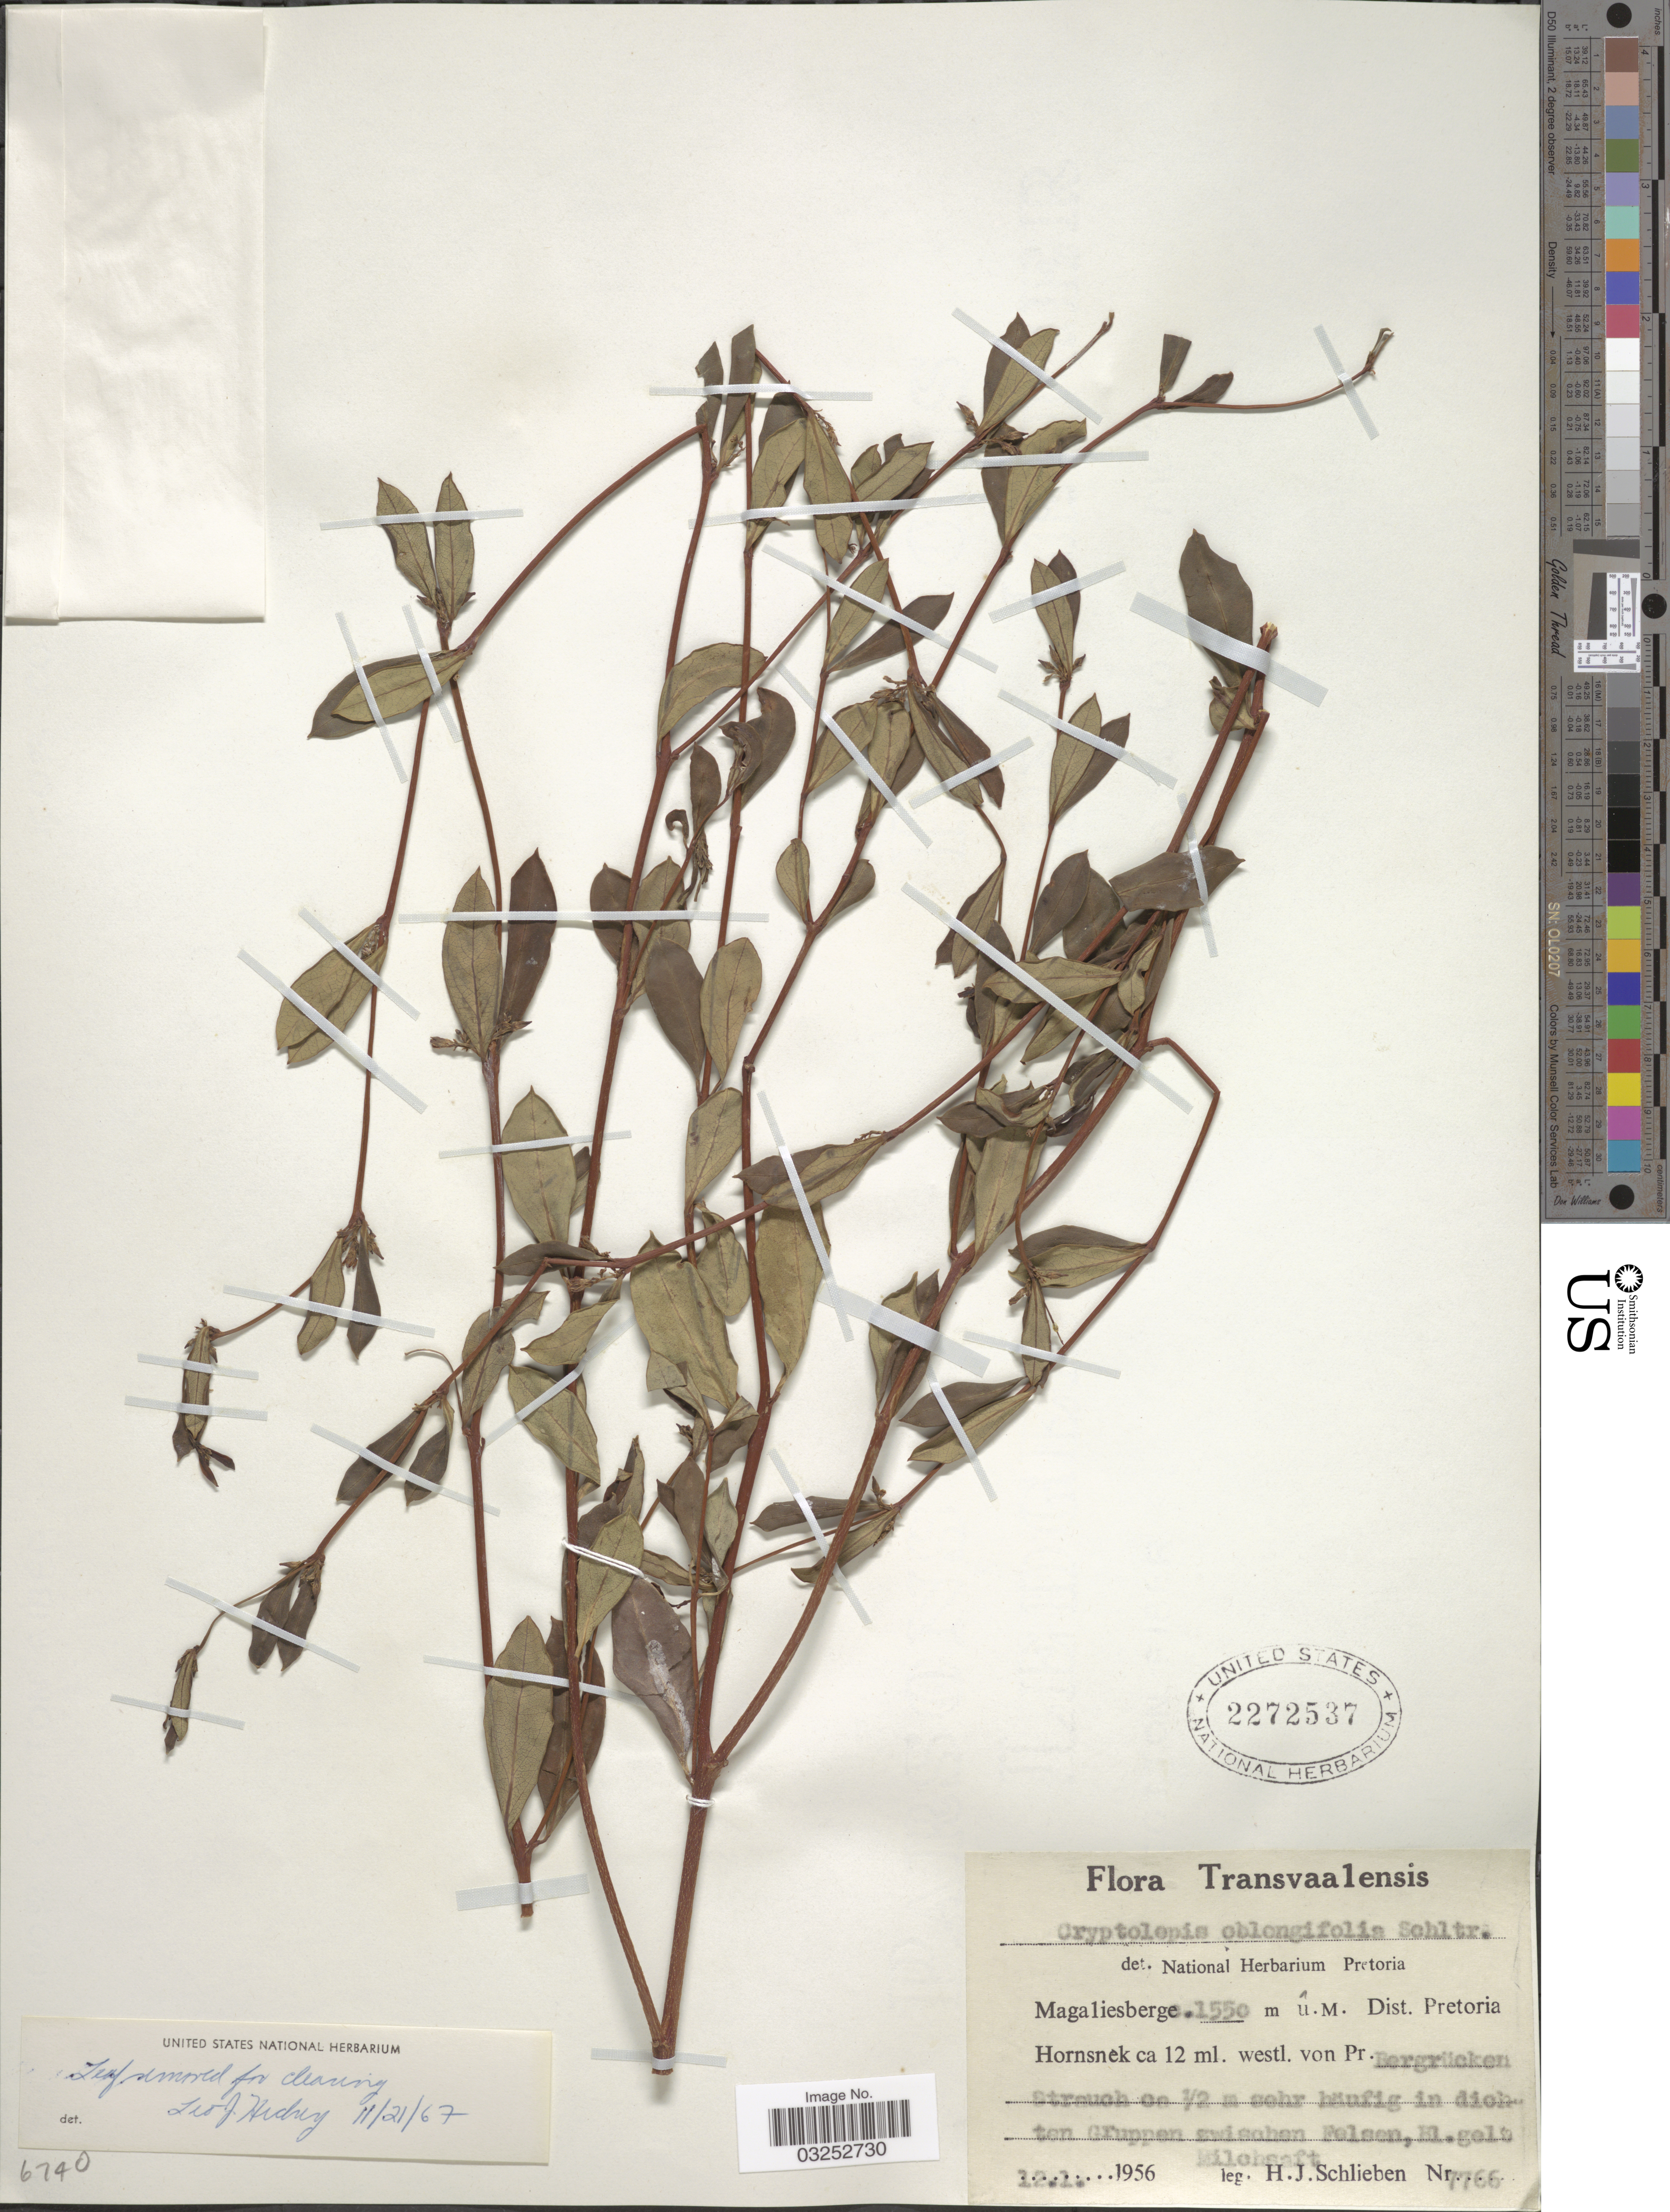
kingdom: Plantae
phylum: Tracheophyta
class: Magnoliopsida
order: Gentianales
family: Apocynaceae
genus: Cryptolepis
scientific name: Cryptolepis oblongifolia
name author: (Meisn.) Schltr.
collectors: H. J. Schlieben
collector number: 7766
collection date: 1956-01-12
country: South Africa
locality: Transvaalensis, Magaliesberge, Dist. Pretoria Hornsnek ca 12 ml. westl. von Pr Bergrücken Strauch.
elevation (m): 1550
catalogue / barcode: US 2272537